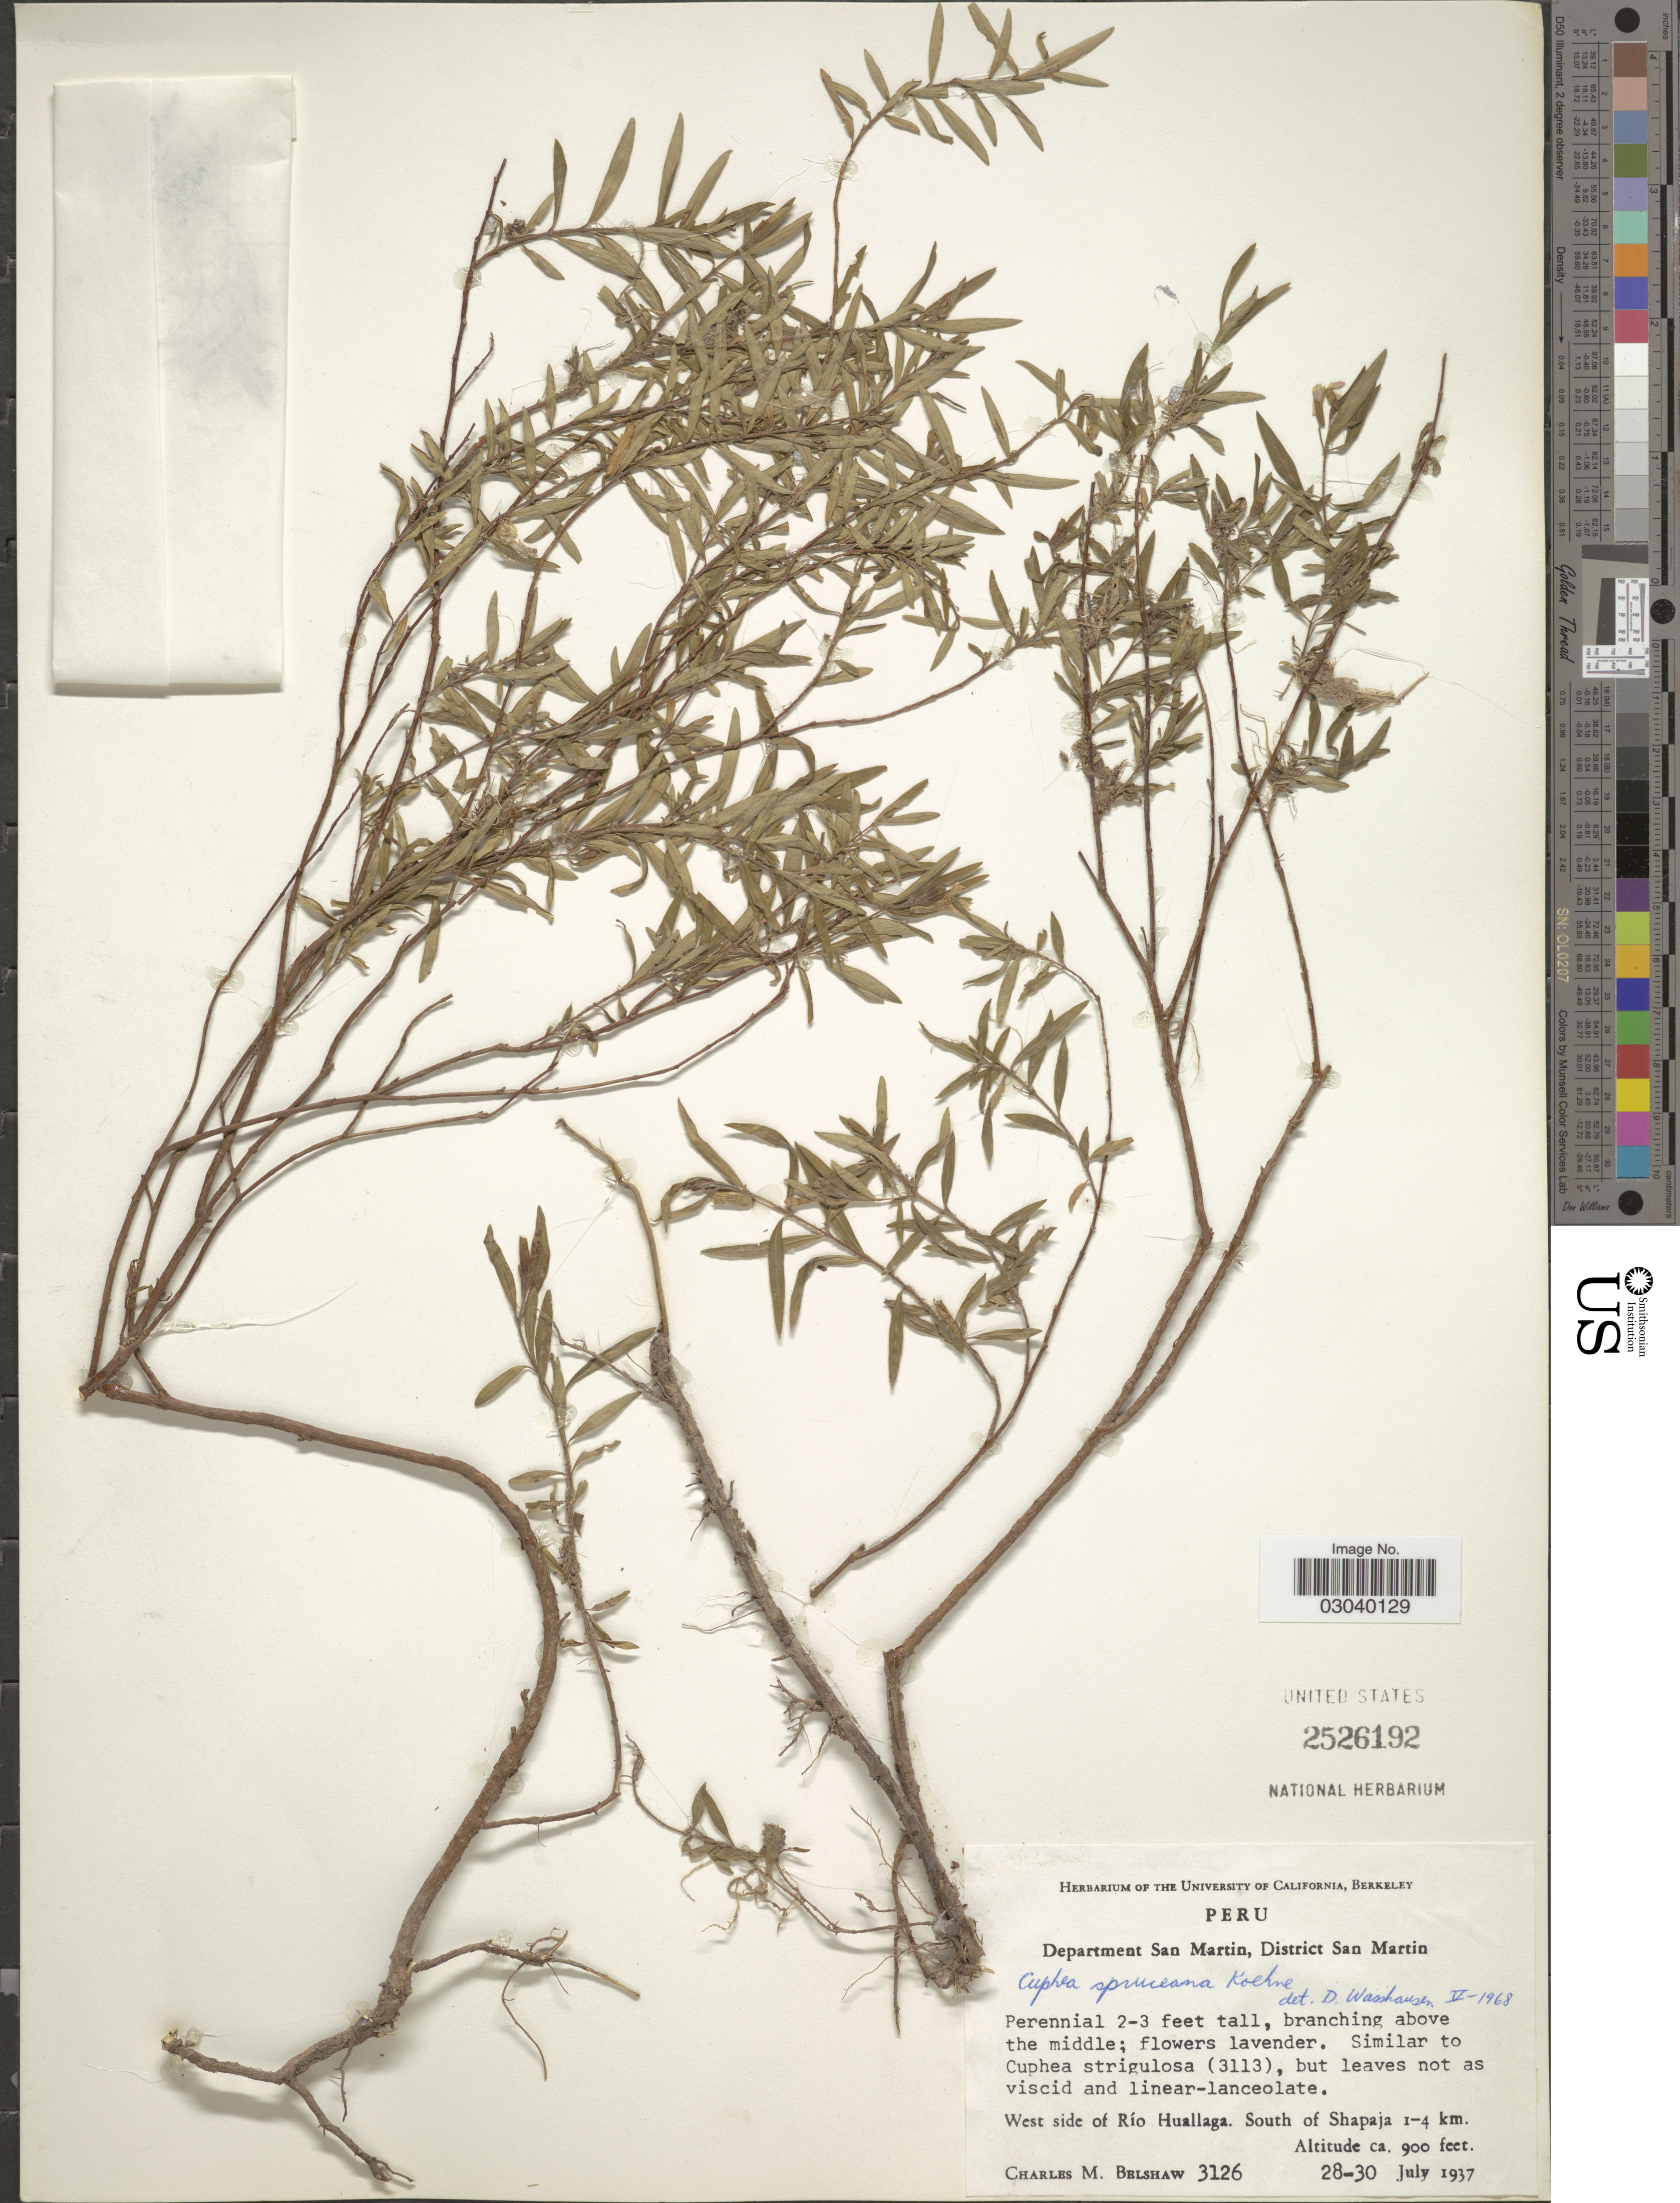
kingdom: Plantae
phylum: Tracheophyta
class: Magnoliopsida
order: Myrtales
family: Lythraceae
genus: Cuphea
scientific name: Cuphea spruceana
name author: Koehne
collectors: C. Shaw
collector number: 3126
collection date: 1937-07-28/1937-07-30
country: Peru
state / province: San Martín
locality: Department of San Martin, District San Martin, West side of Río Huallaga. South of Shapaja 1-4 km.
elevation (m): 274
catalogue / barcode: US 2526192